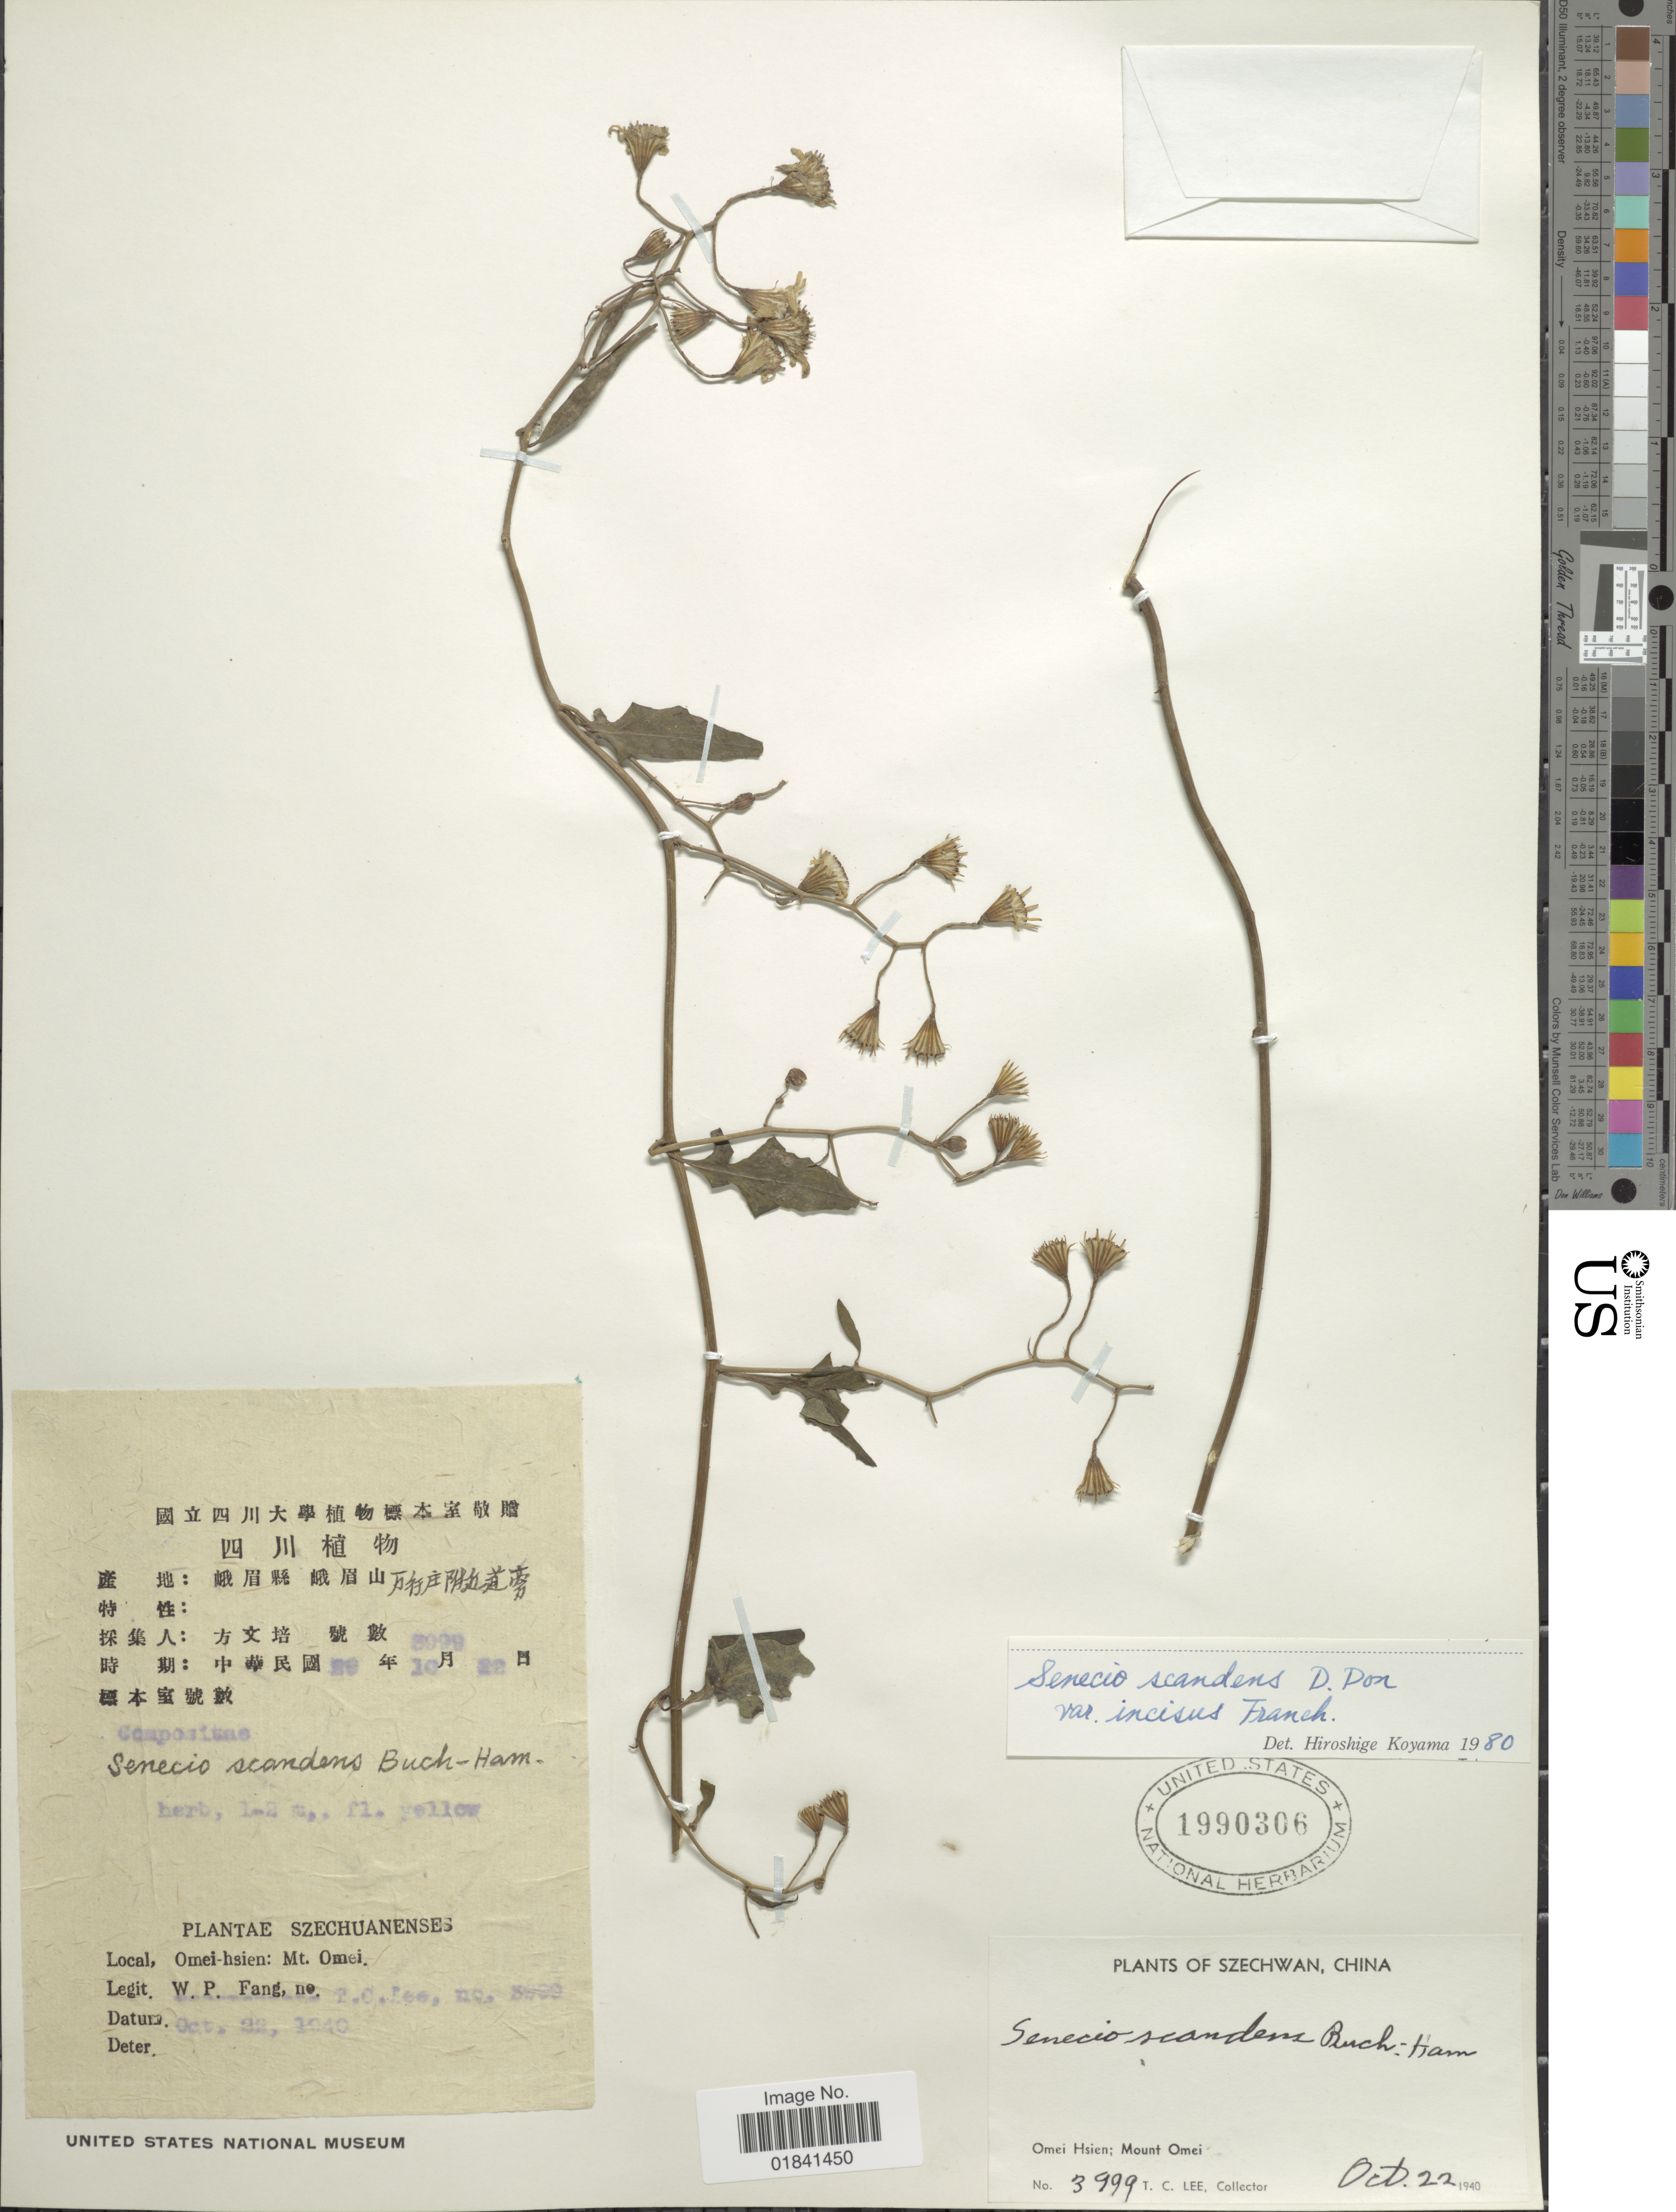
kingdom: Plantae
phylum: Tracheophyta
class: Magnoliopsida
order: Asterales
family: Asteraceae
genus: Senecio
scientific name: Senecio scandens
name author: Buch.-Ham. ex D. Don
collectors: W. P. Fang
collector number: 3999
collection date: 1940-10-22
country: China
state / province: Sichuan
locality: Omei Hsien: Mount Omei, Szechwan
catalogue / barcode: US 1990306